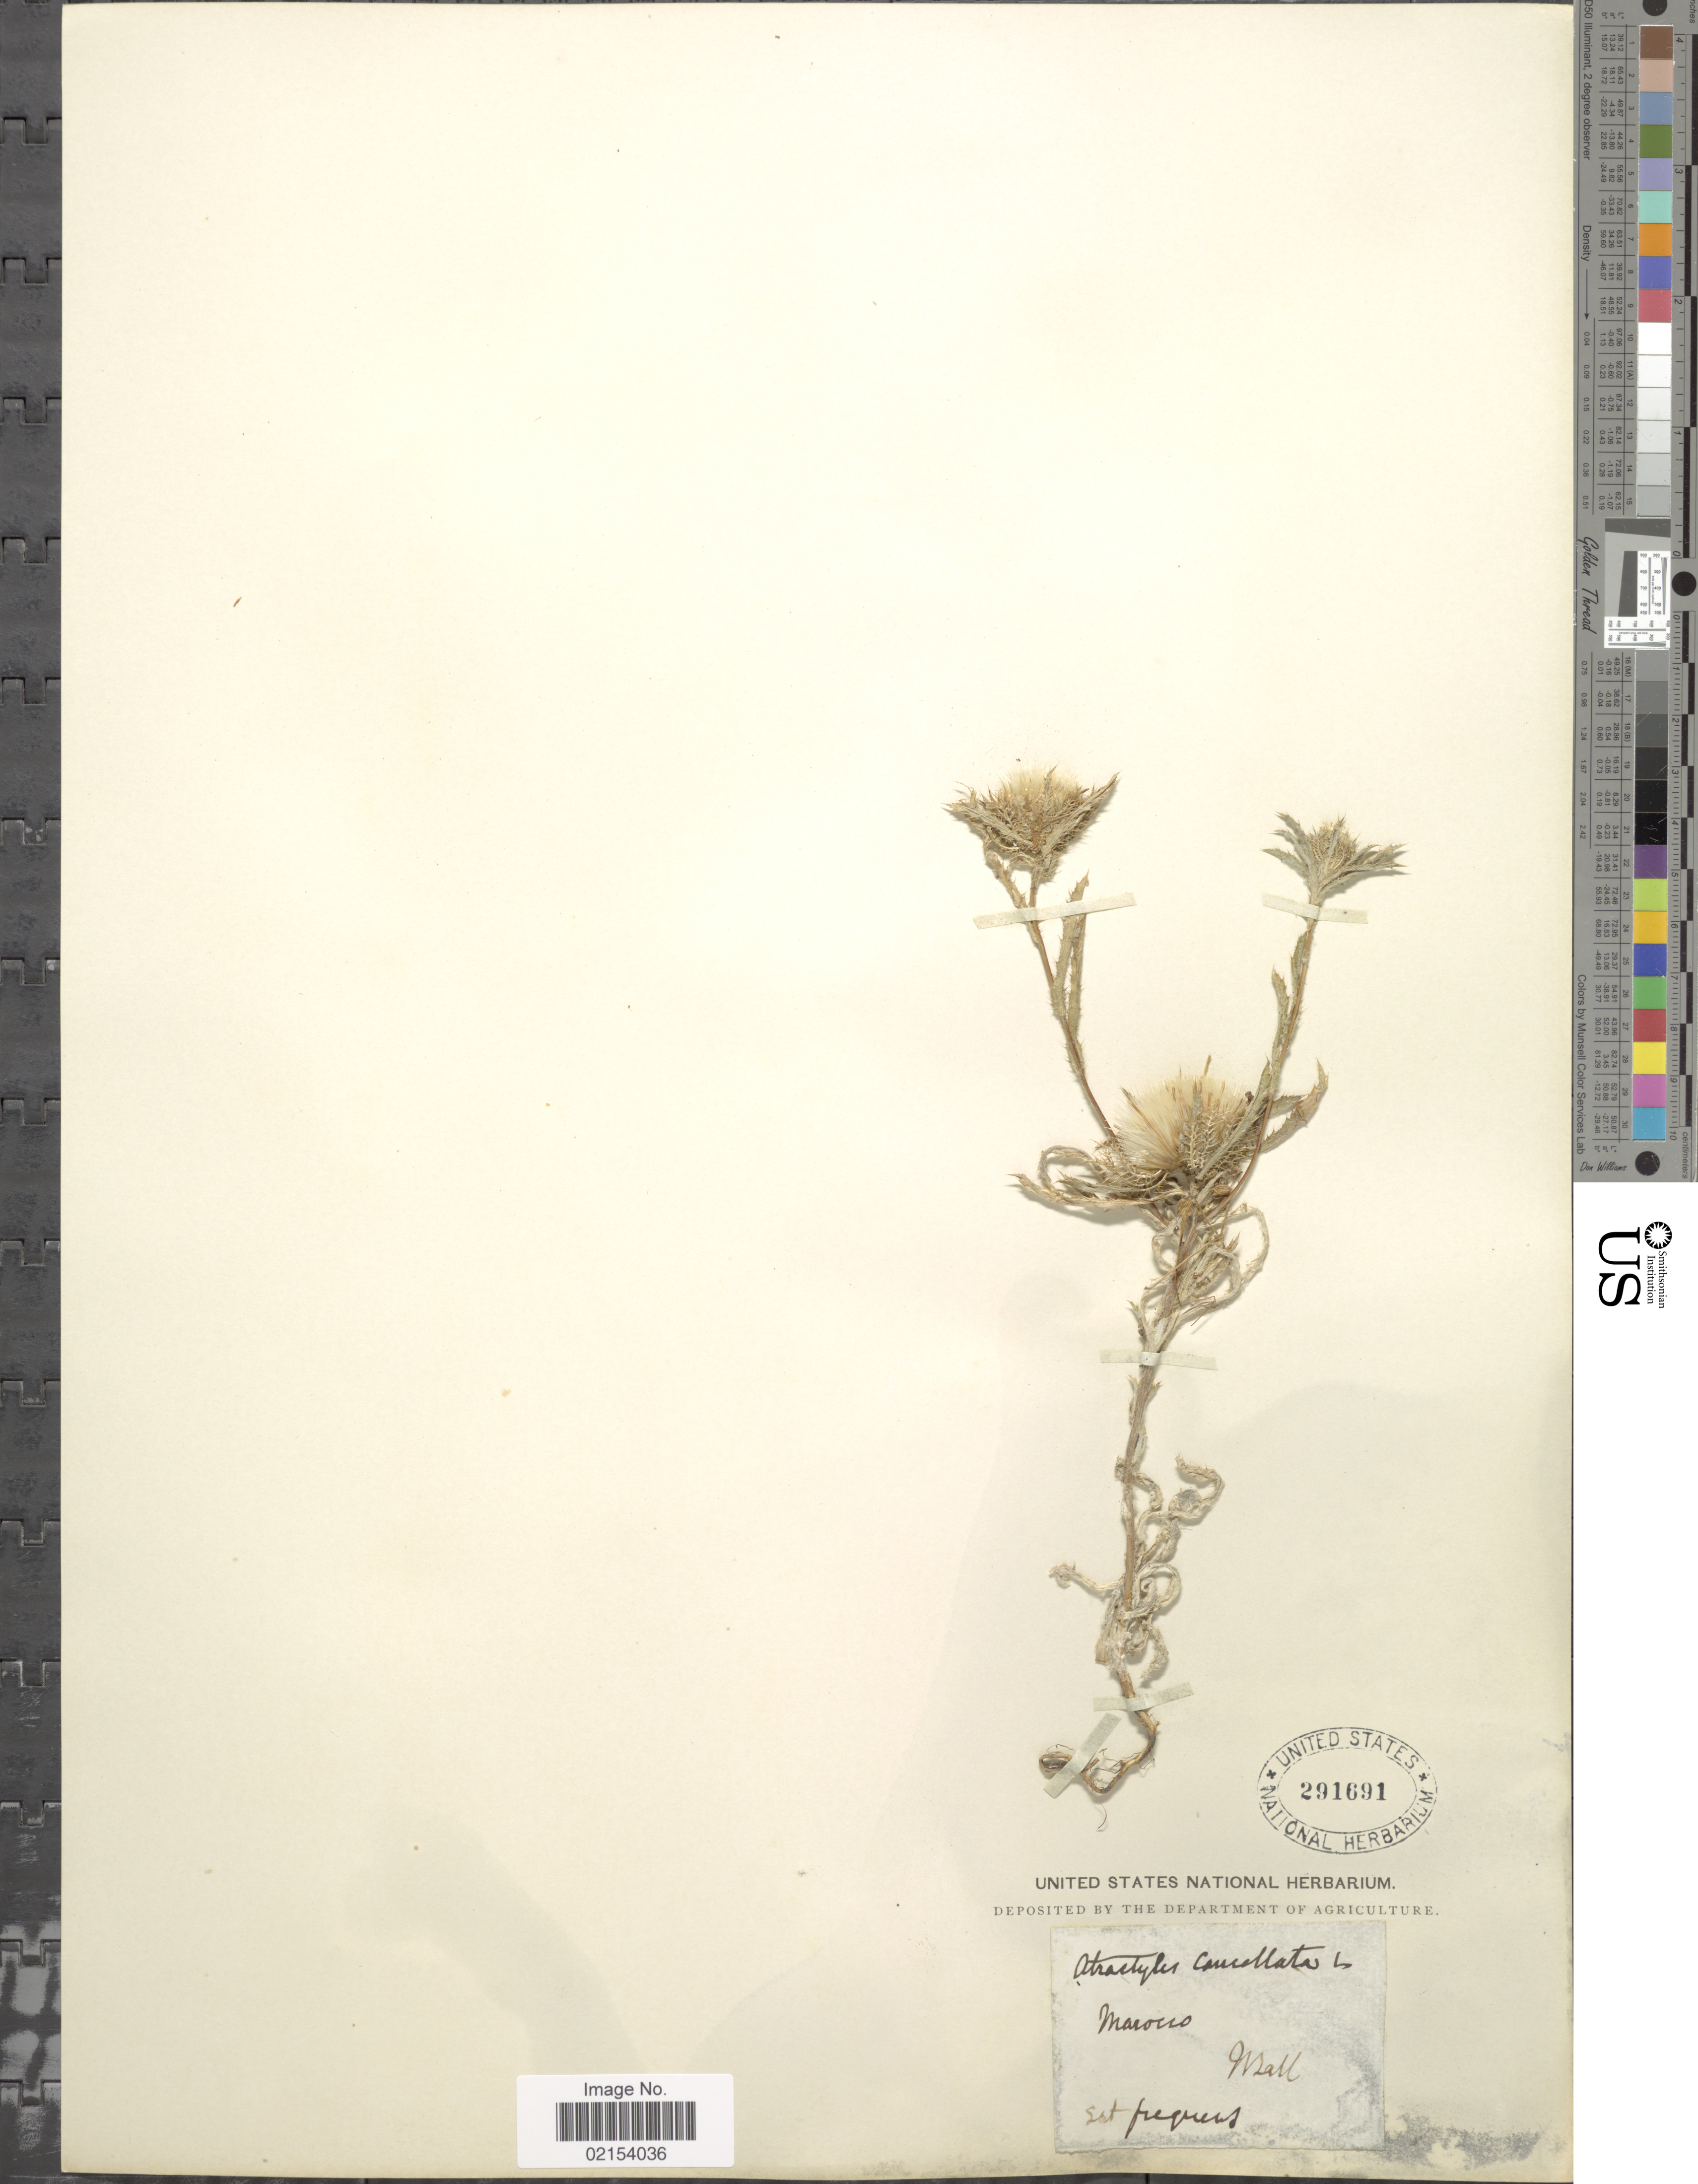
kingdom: Plantae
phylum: Tracheophyta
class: Magnoliopsida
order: Asterales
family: Asteraceae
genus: Atractylis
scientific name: Atractylis cancellata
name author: L.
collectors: J. Ball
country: Morocco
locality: Est Frequent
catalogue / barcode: US 291691